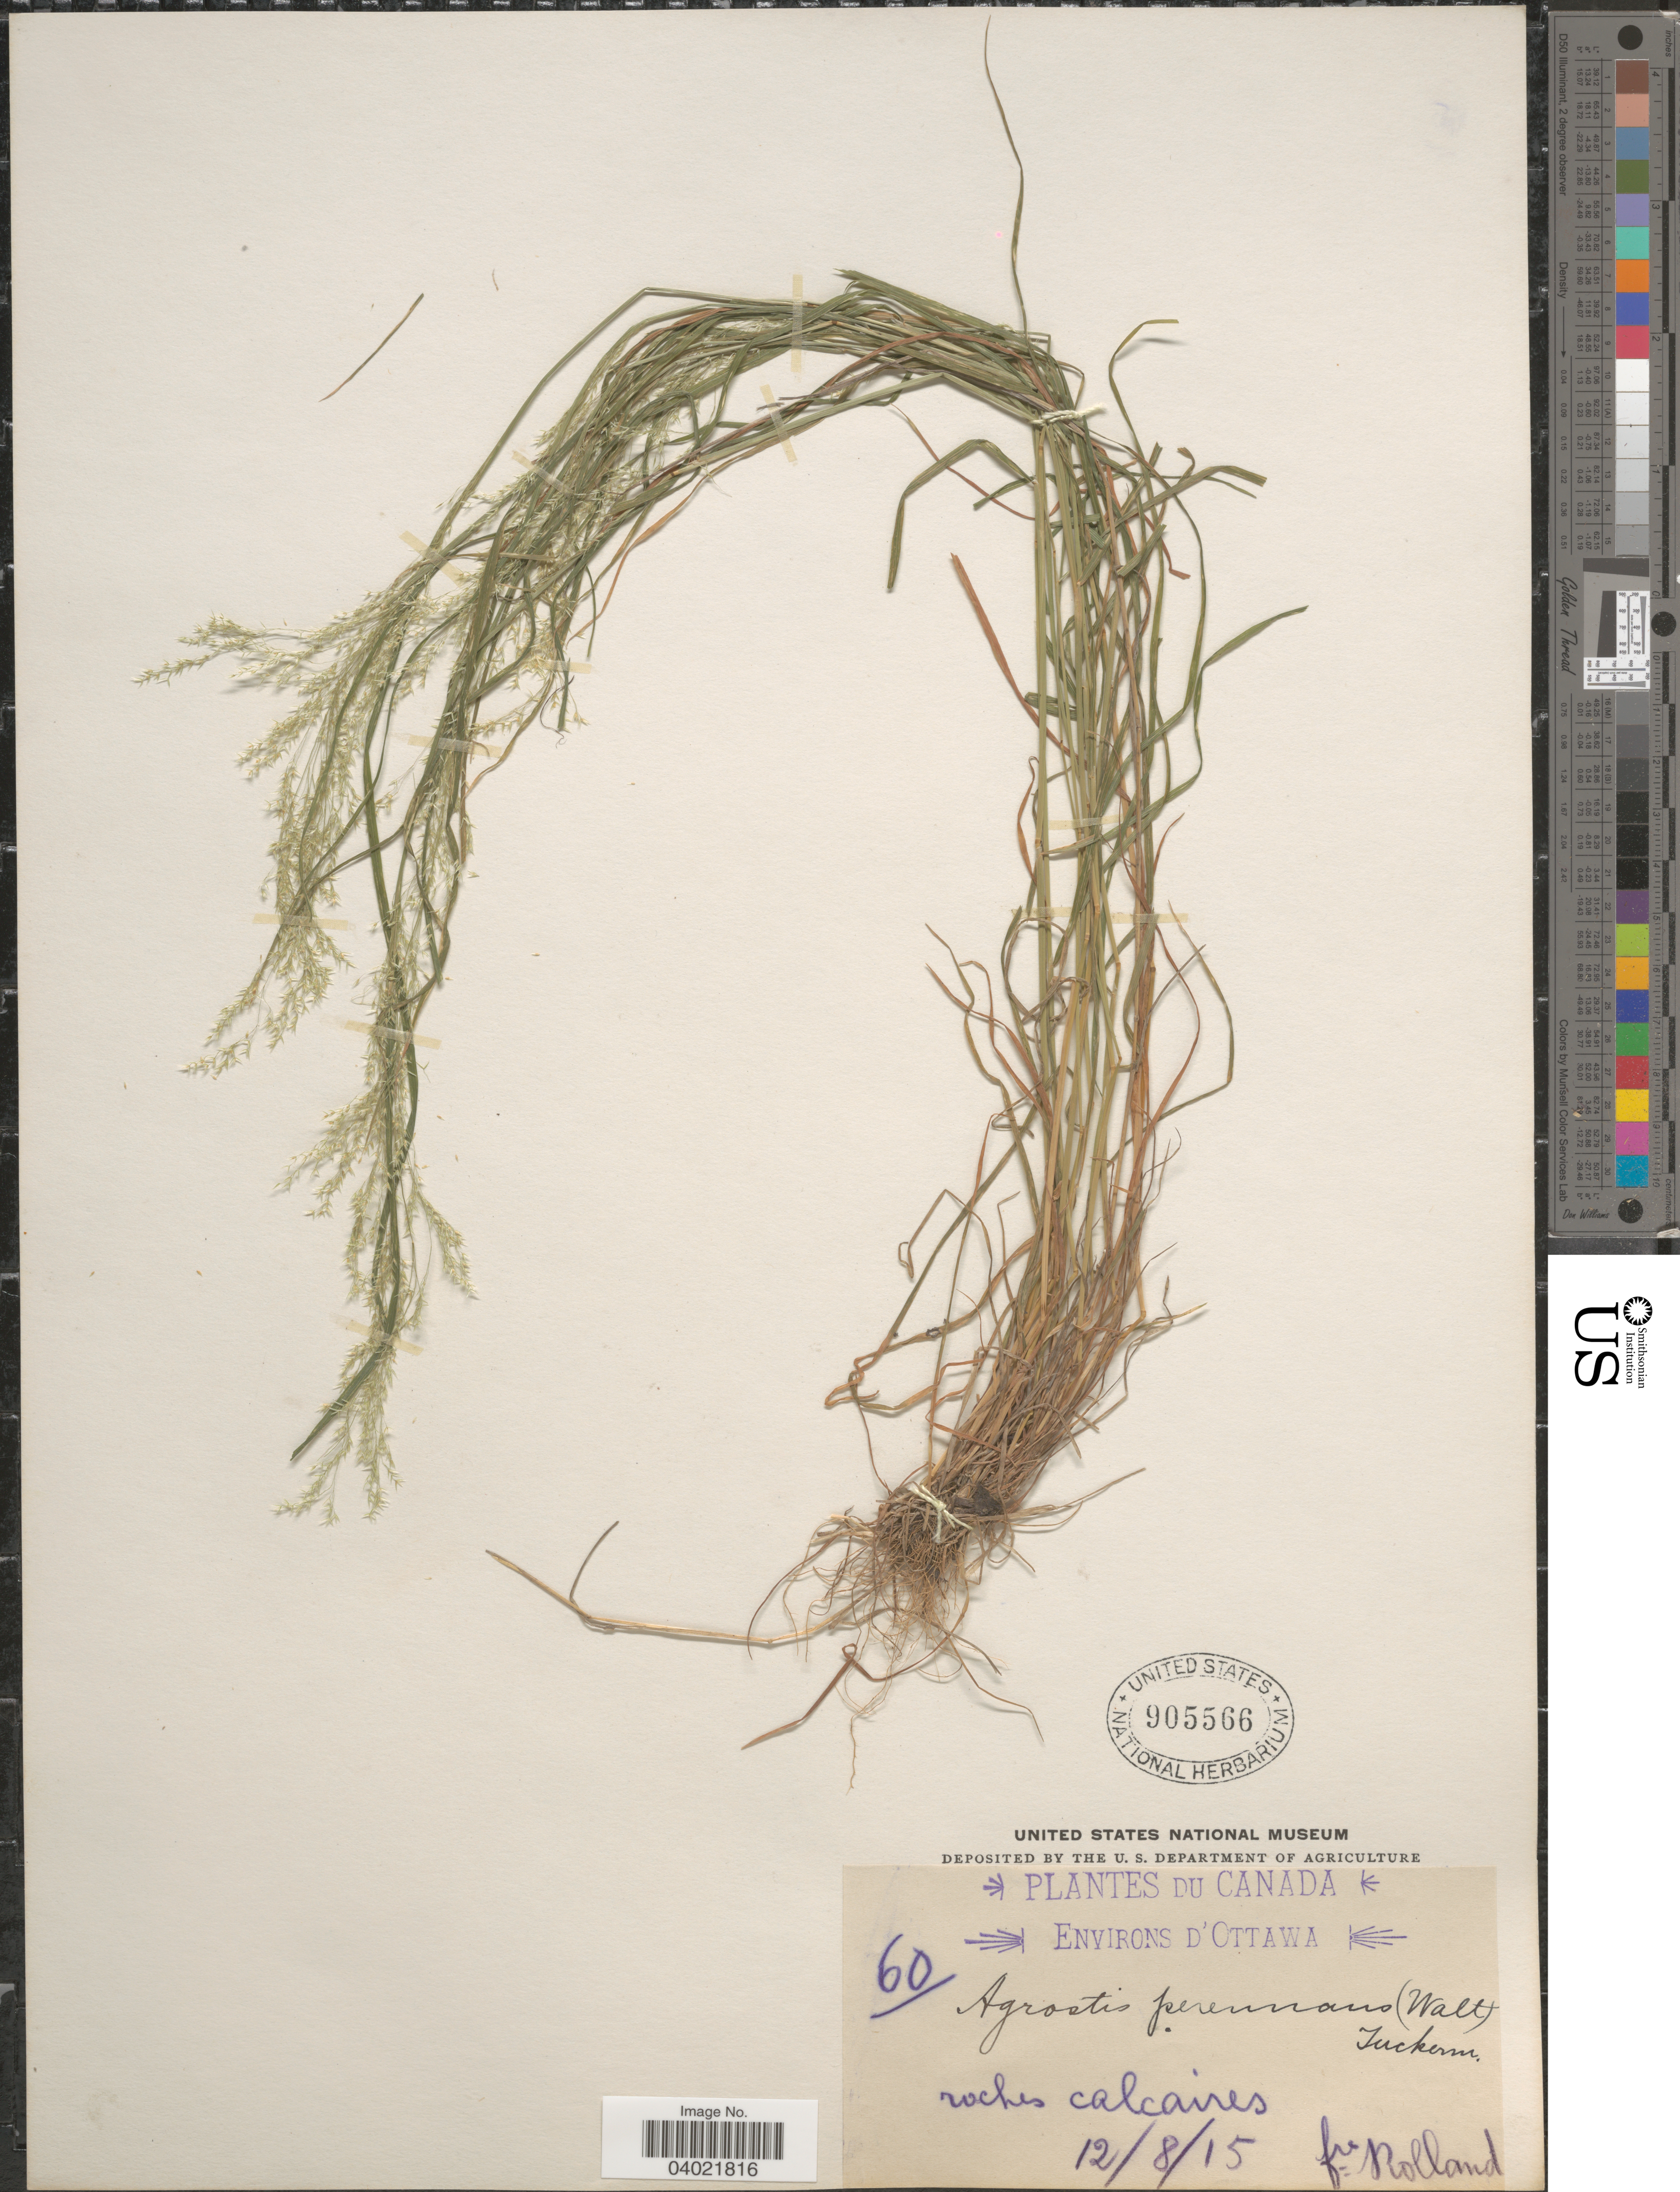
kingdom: Plantae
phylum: Tracheophyta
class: Liliopsida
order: Poales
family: Poaceae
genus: Agrostis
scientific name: Agrostis perennans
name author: (Walter) Tuck.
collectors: B. Rolland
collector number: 60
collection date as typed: Transcribed d/m/y: 12/8/15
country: Canada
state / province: Ontario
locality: Environs d'Ottawa.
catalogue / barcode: US 905566